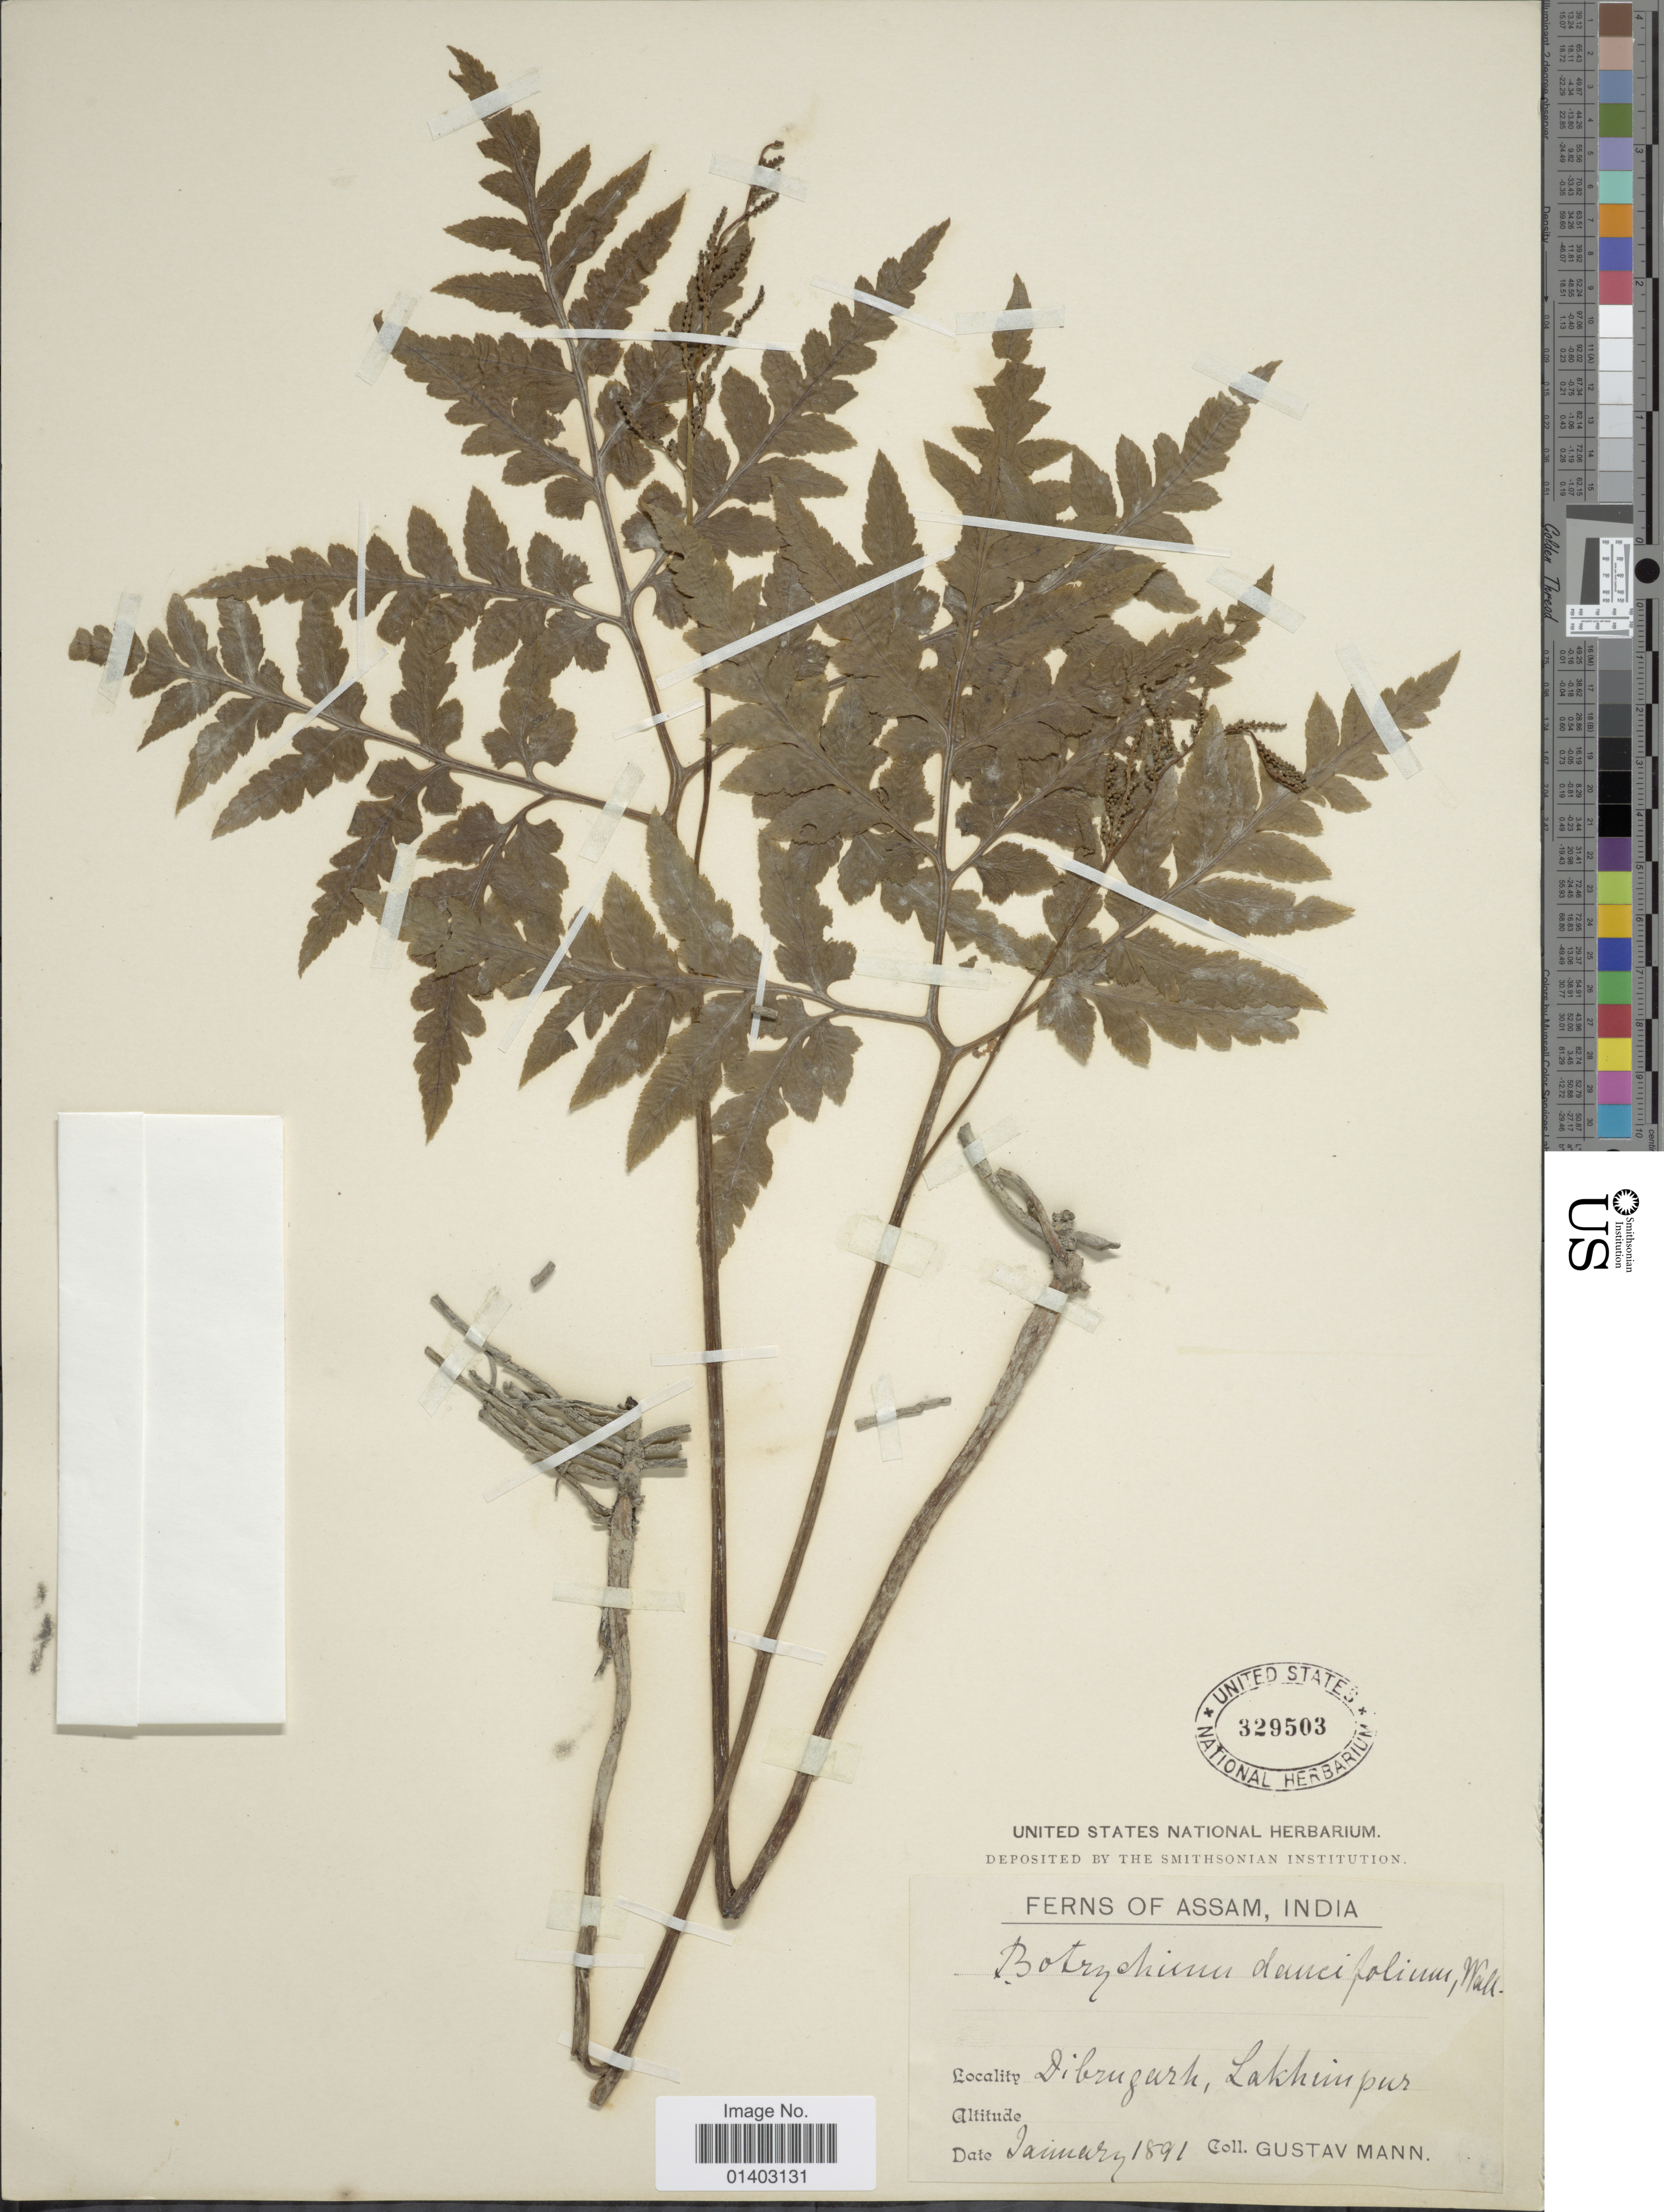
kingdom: Plantae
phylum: Tracheophyta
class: Polypodiopsida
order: Ophioglossales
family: Ophioglossaceae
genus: Botrychium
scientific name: Botrychium daucifolium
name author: (Wall.) Hook. & Grev.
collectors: G. Mann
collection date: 1891-01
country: India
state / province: Assam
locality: Dibrugarh, Lakhimpur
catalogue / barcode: US 329503